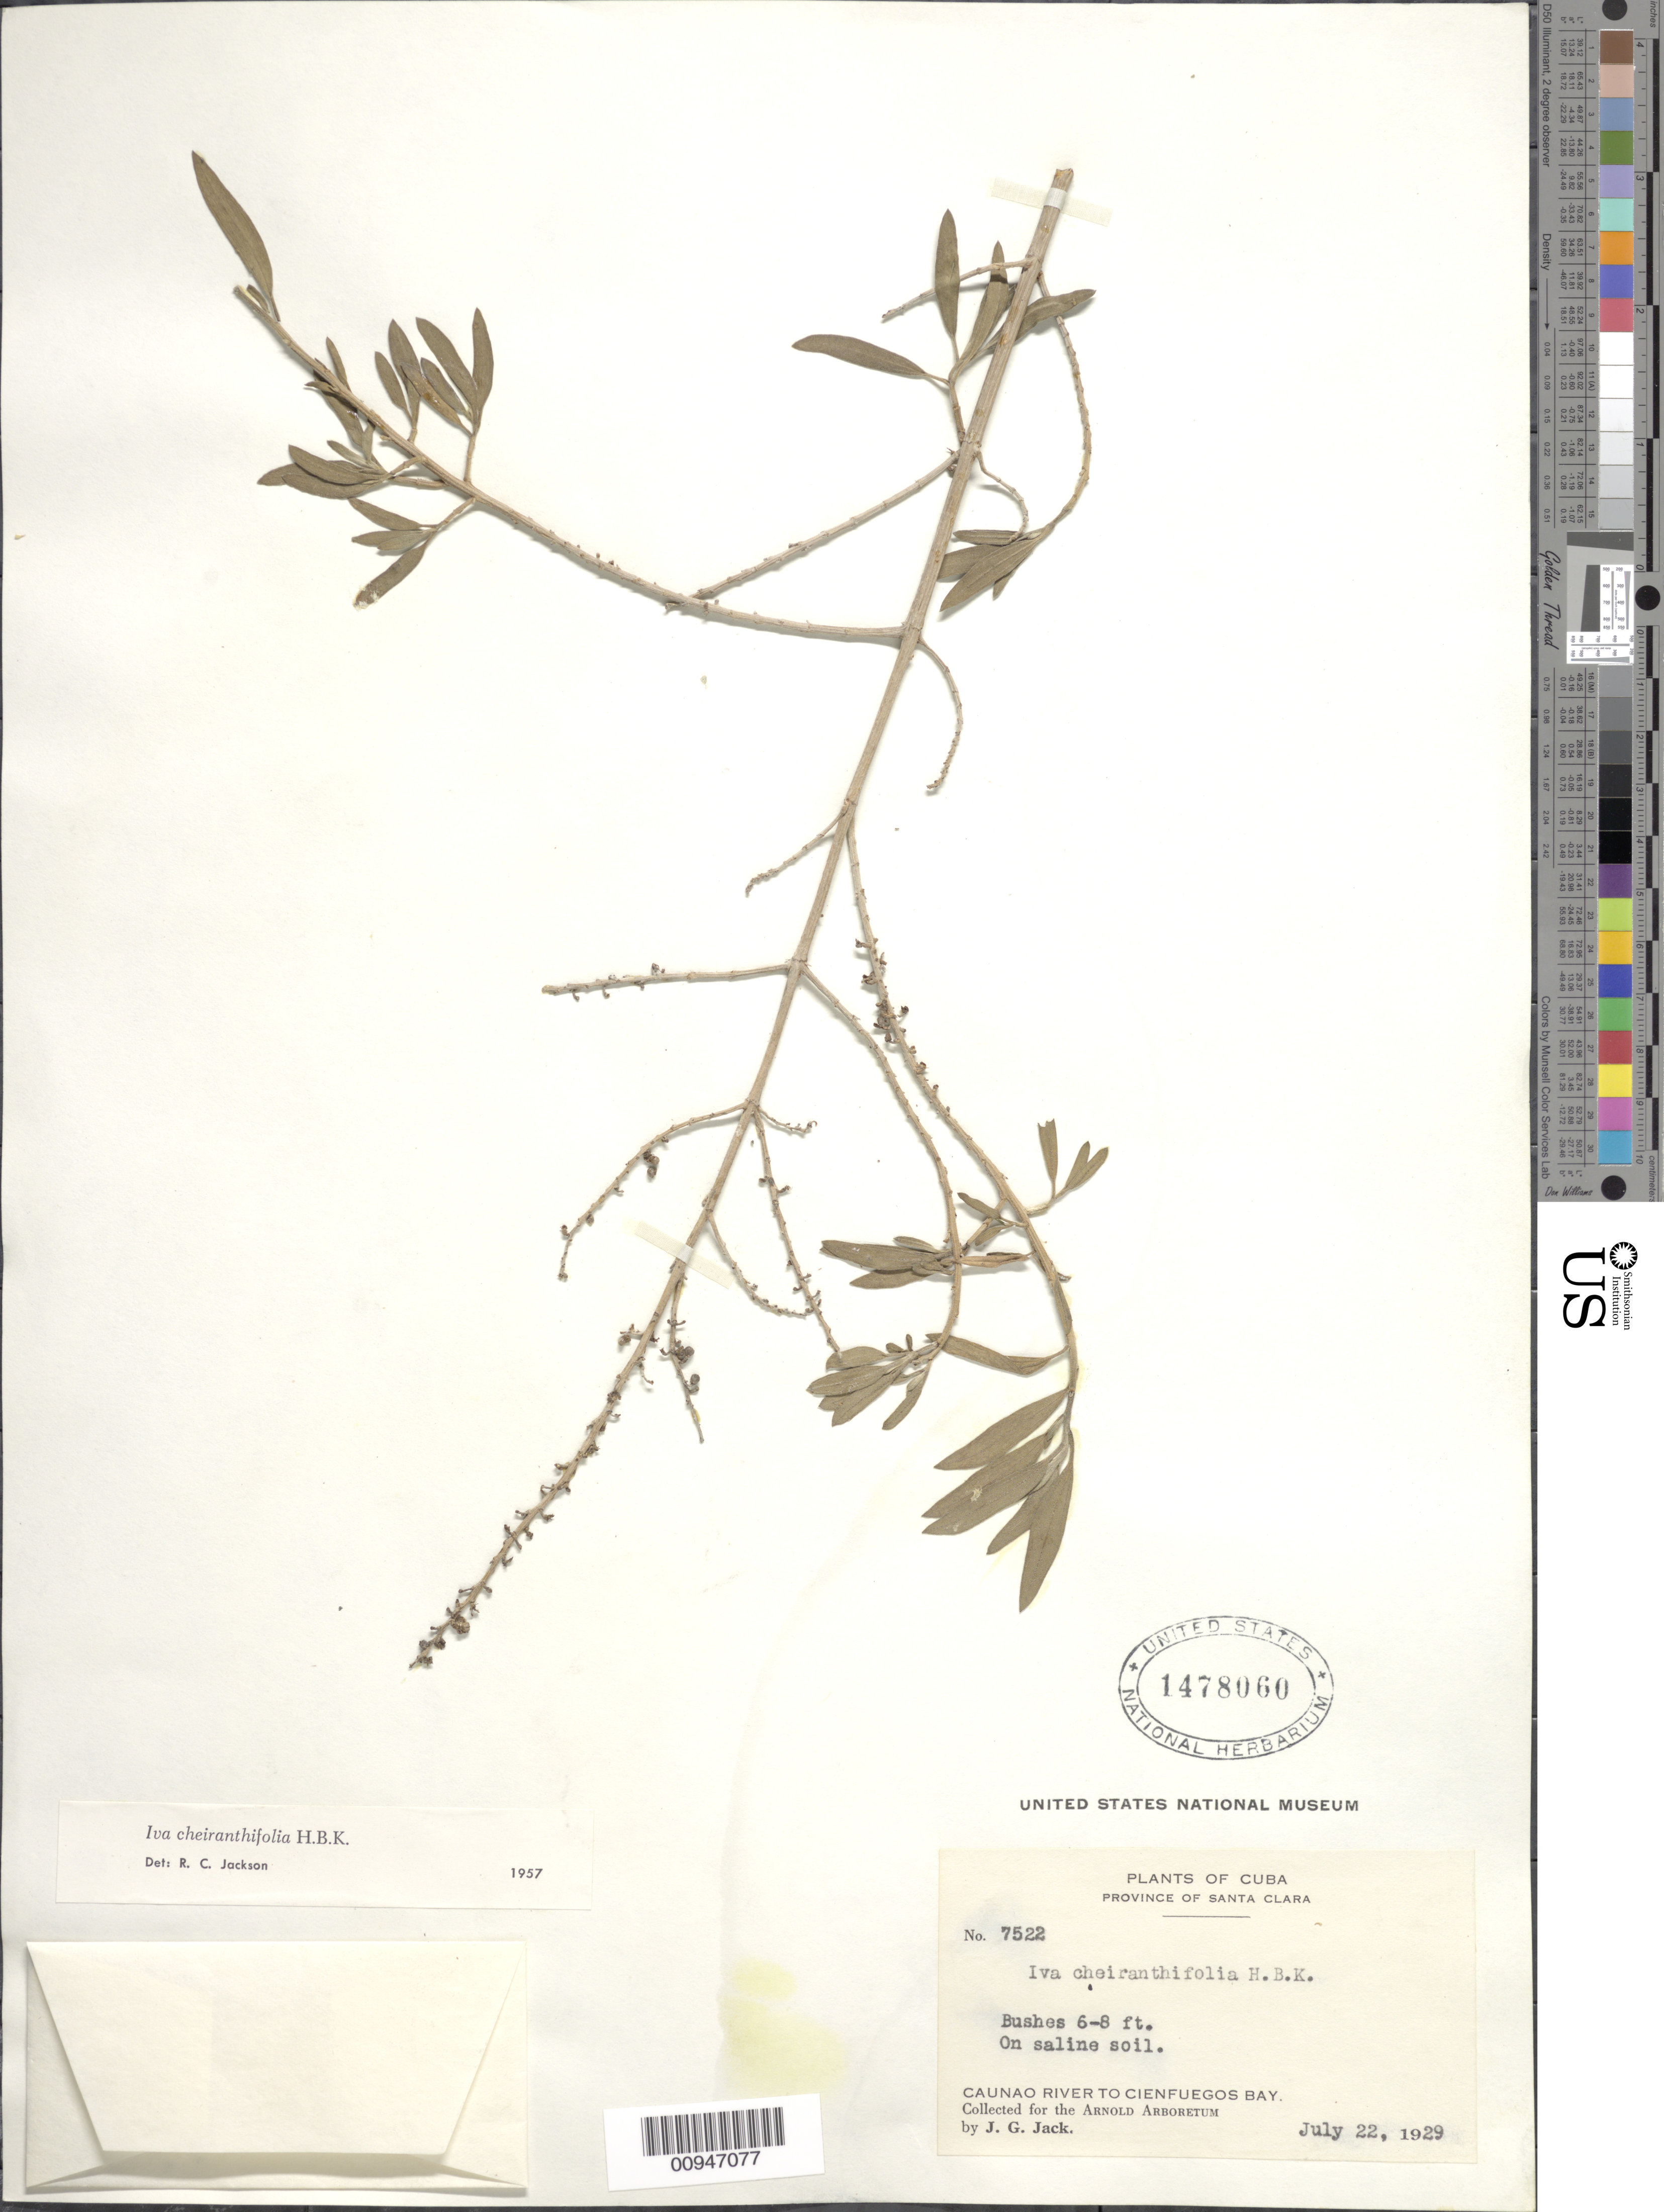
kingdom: Plantae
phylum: Tracheophyta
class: Magnoliopsida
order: Asterales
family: Asteraceae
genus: Iva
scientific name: Iva cheiranthifolia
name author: Kunth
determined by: Jackson, R. C.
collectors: J. G. Jack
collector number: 7522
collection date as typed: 22 Jul 1929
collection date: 1929-07-22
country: Cuba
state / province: Las Villas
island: Cuba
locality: Caunao River to Cienfuegos Bay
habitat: Saline soil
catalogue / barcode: US 1478060